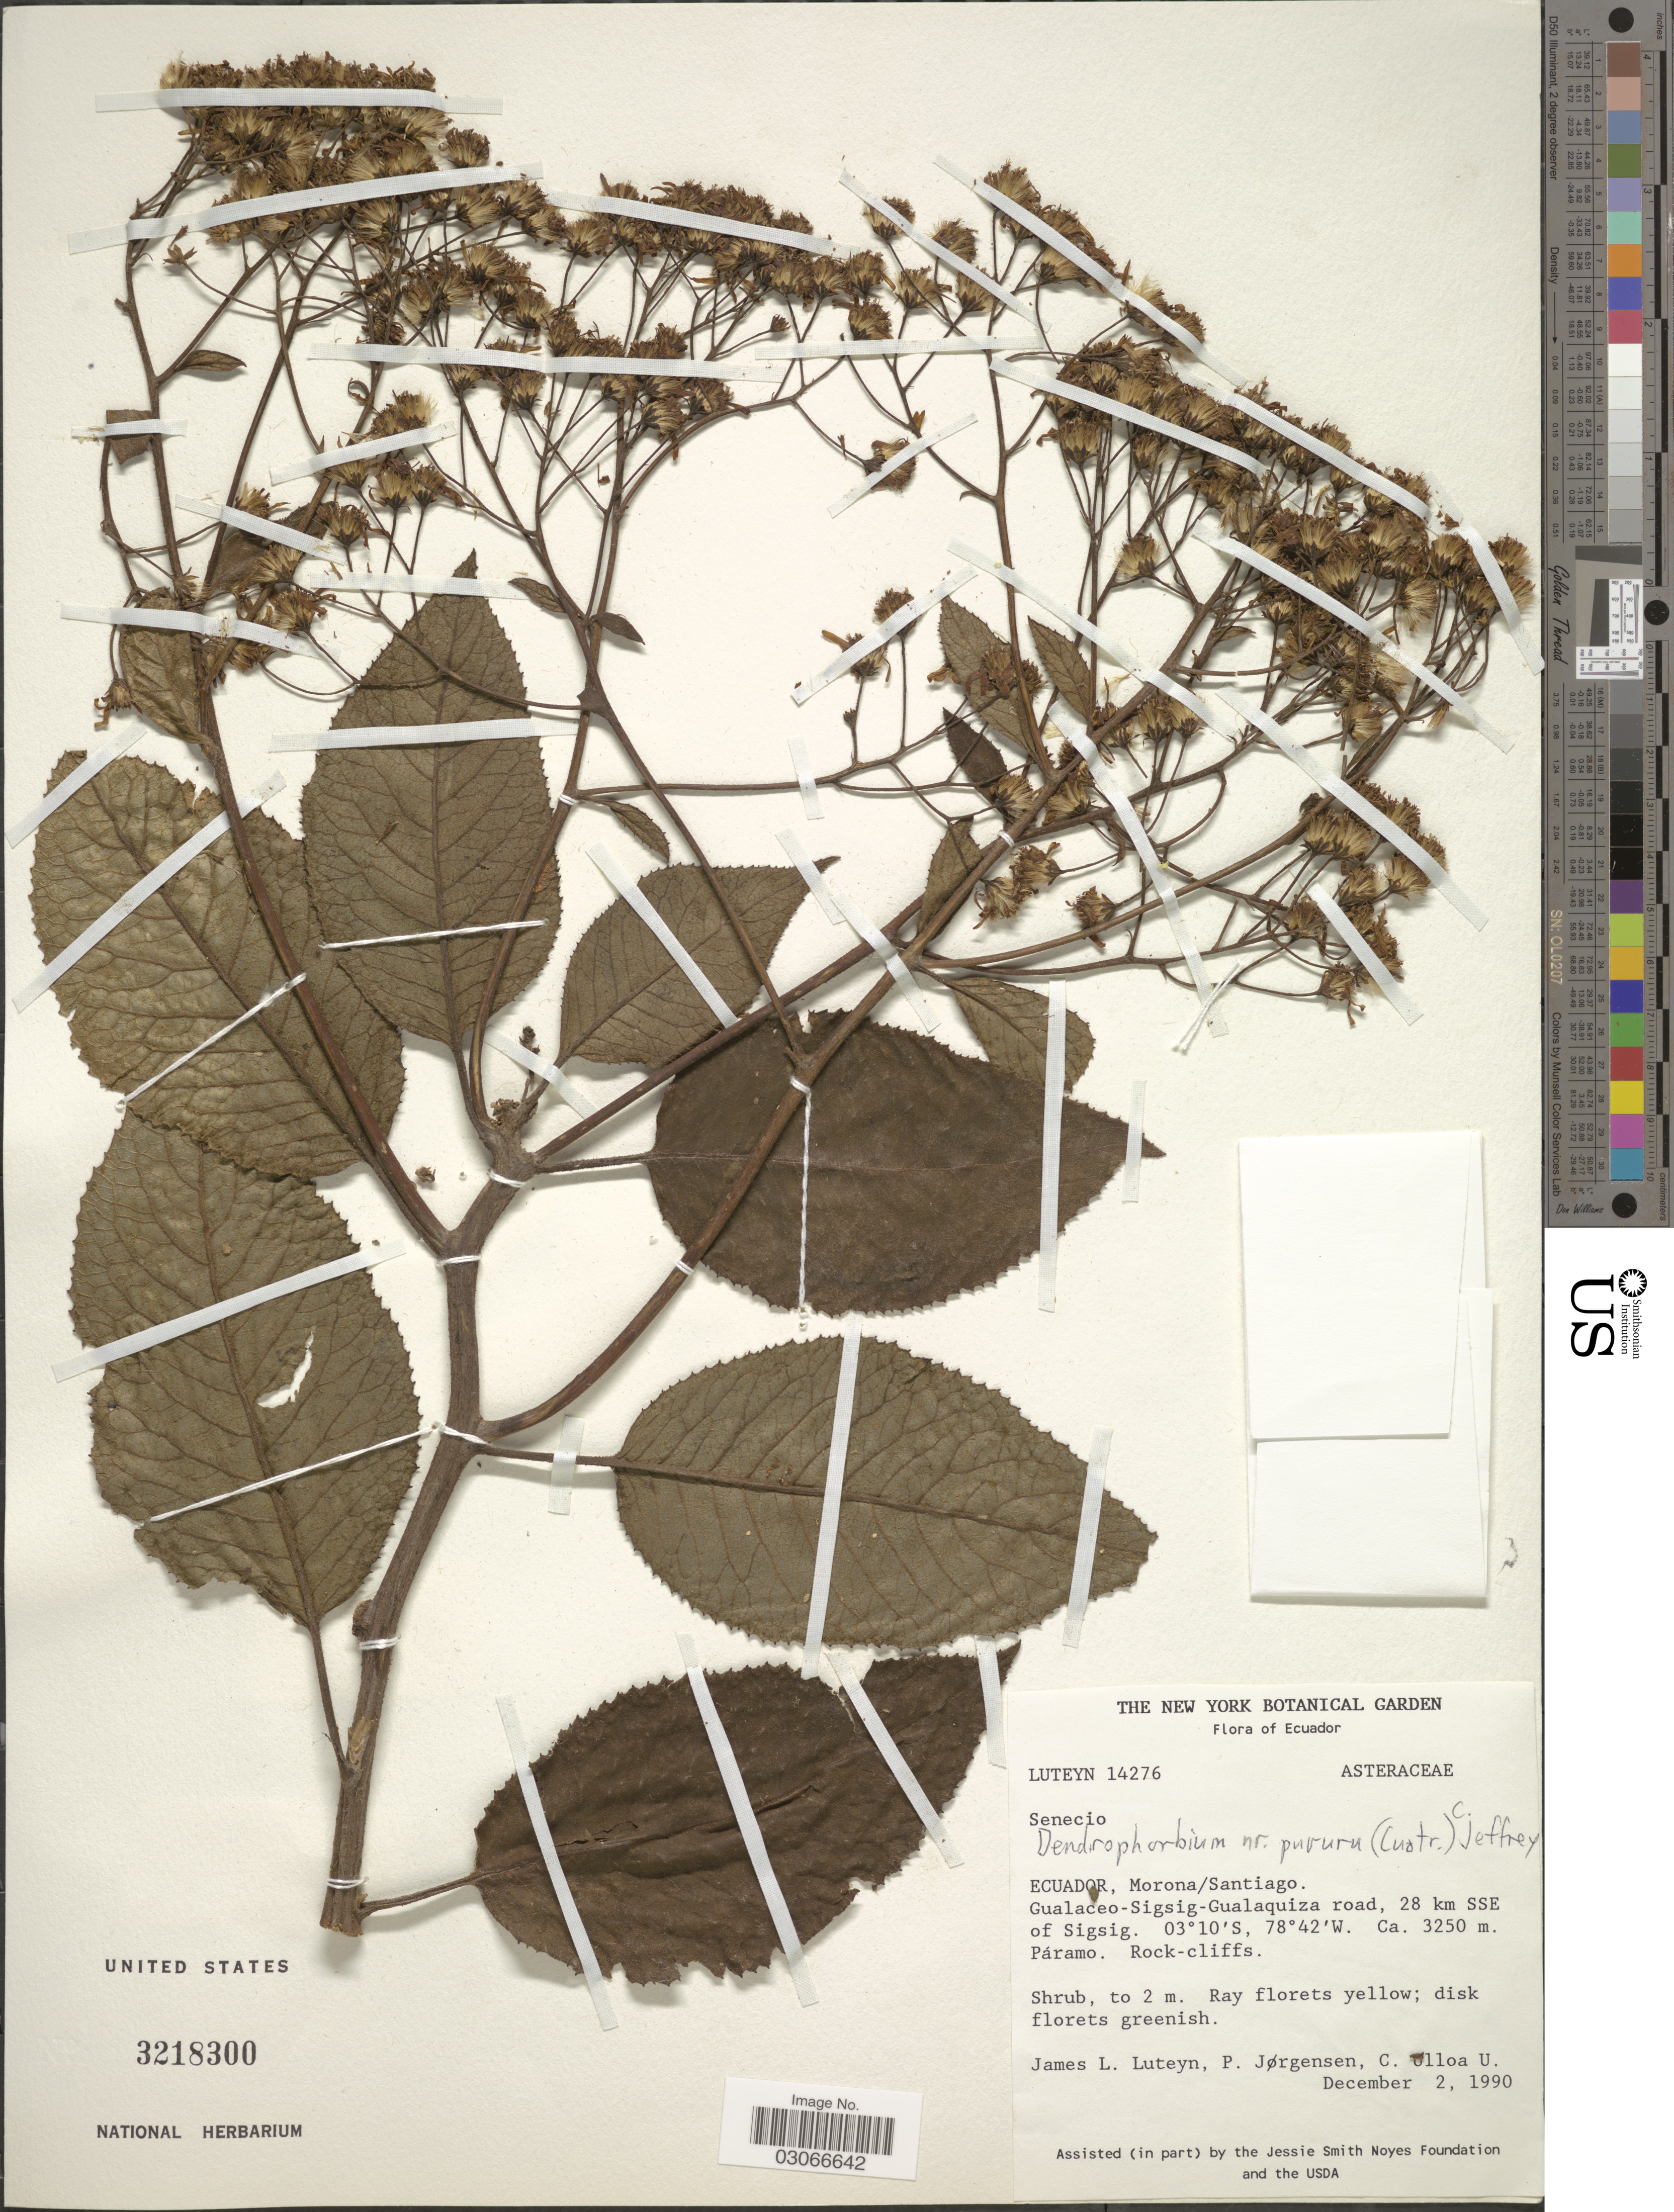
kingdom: Plantae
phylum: Tracheophyta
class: Magnoliopsida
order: Asterales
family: Asteraceae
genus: Dendrophorbium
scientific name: Dendrophorbium pururu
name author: (Cuatrec.) C. Jeffrey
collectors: J. L. Luteyn, P. Jörgensen & C. Ulloa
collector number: Luteyn14276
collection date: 1990-12-02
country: Ecuador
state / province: Morona-Santiago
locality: Gualaceo-Sigsig-Gualaquiza road, 28 km SSE of Sigsig.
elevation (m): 3250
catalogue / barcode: US 3218300